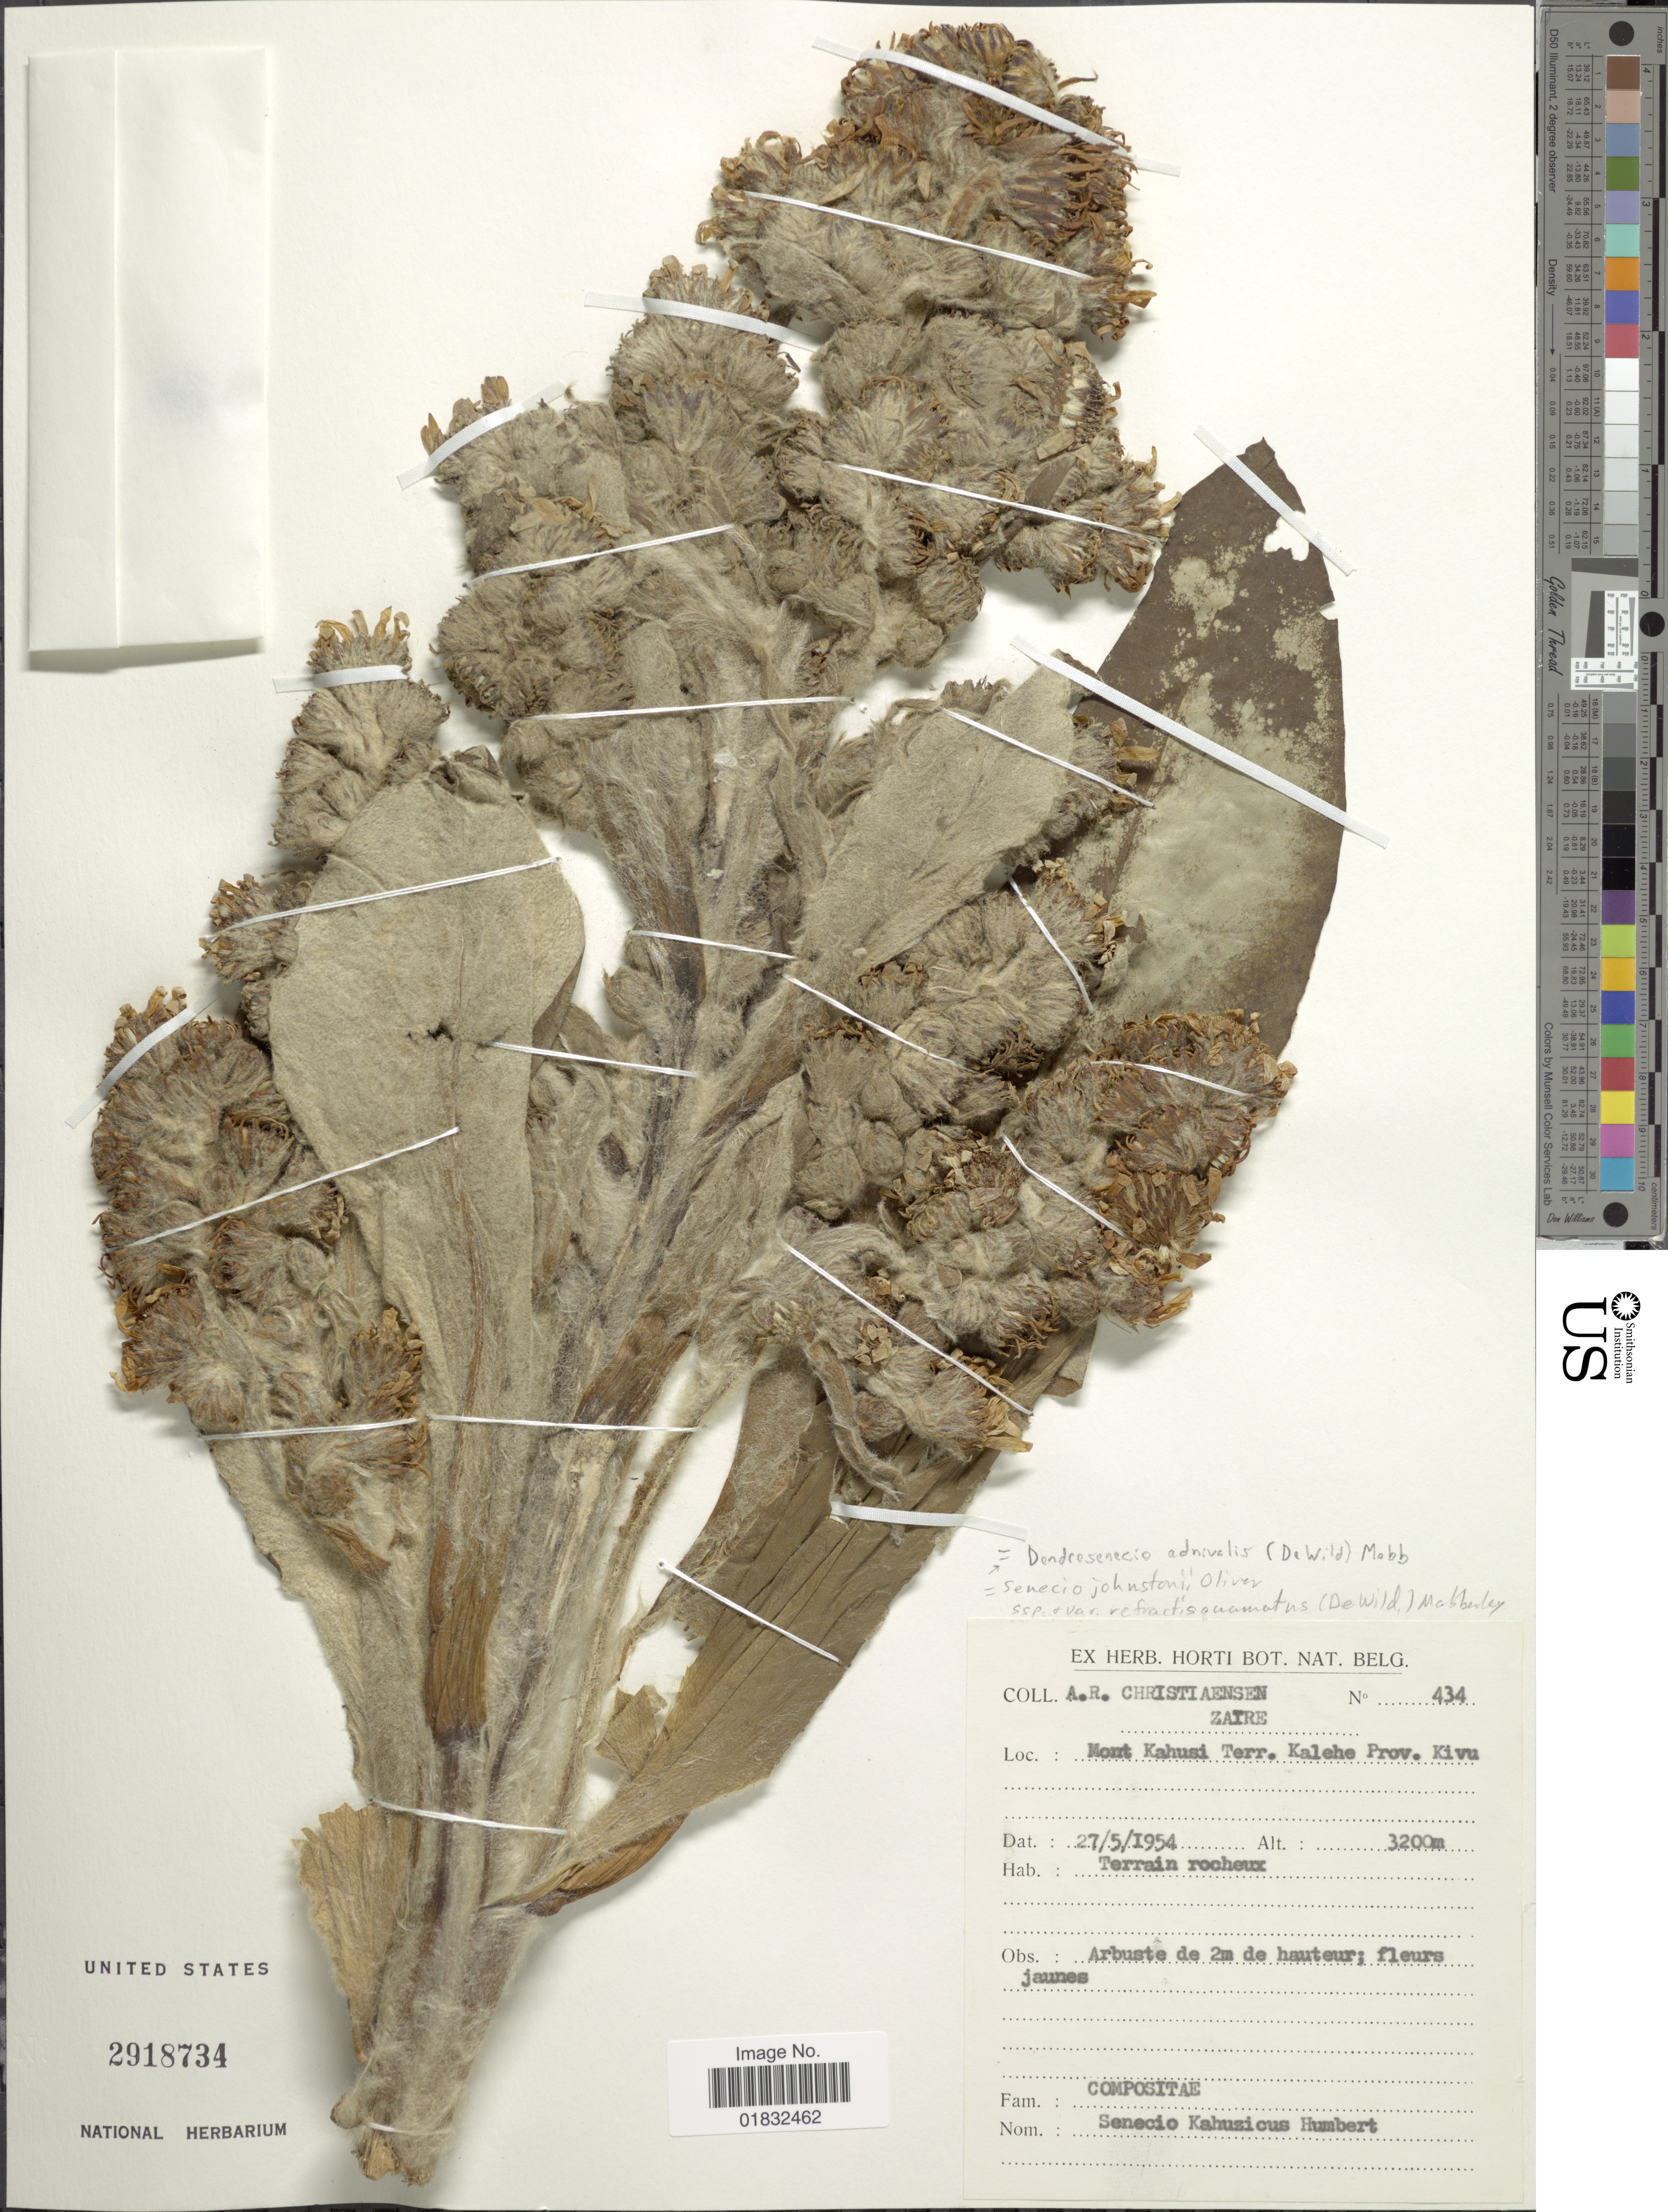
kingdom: Plantae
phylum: Tracheophyta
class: Magnoliopsida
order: Asterales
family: Asteraceae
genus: Dendrosenecio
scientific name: Dendrosenecio adnivalis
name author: (Stapf) E.B. Knox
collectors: A. Christiaensen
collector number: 434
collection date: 1954-05-27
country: Angola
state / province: Zaire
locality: Mont Kahusi Terr. Kalehe Prov. Kivu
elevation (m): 3200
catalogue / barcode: US 2918734